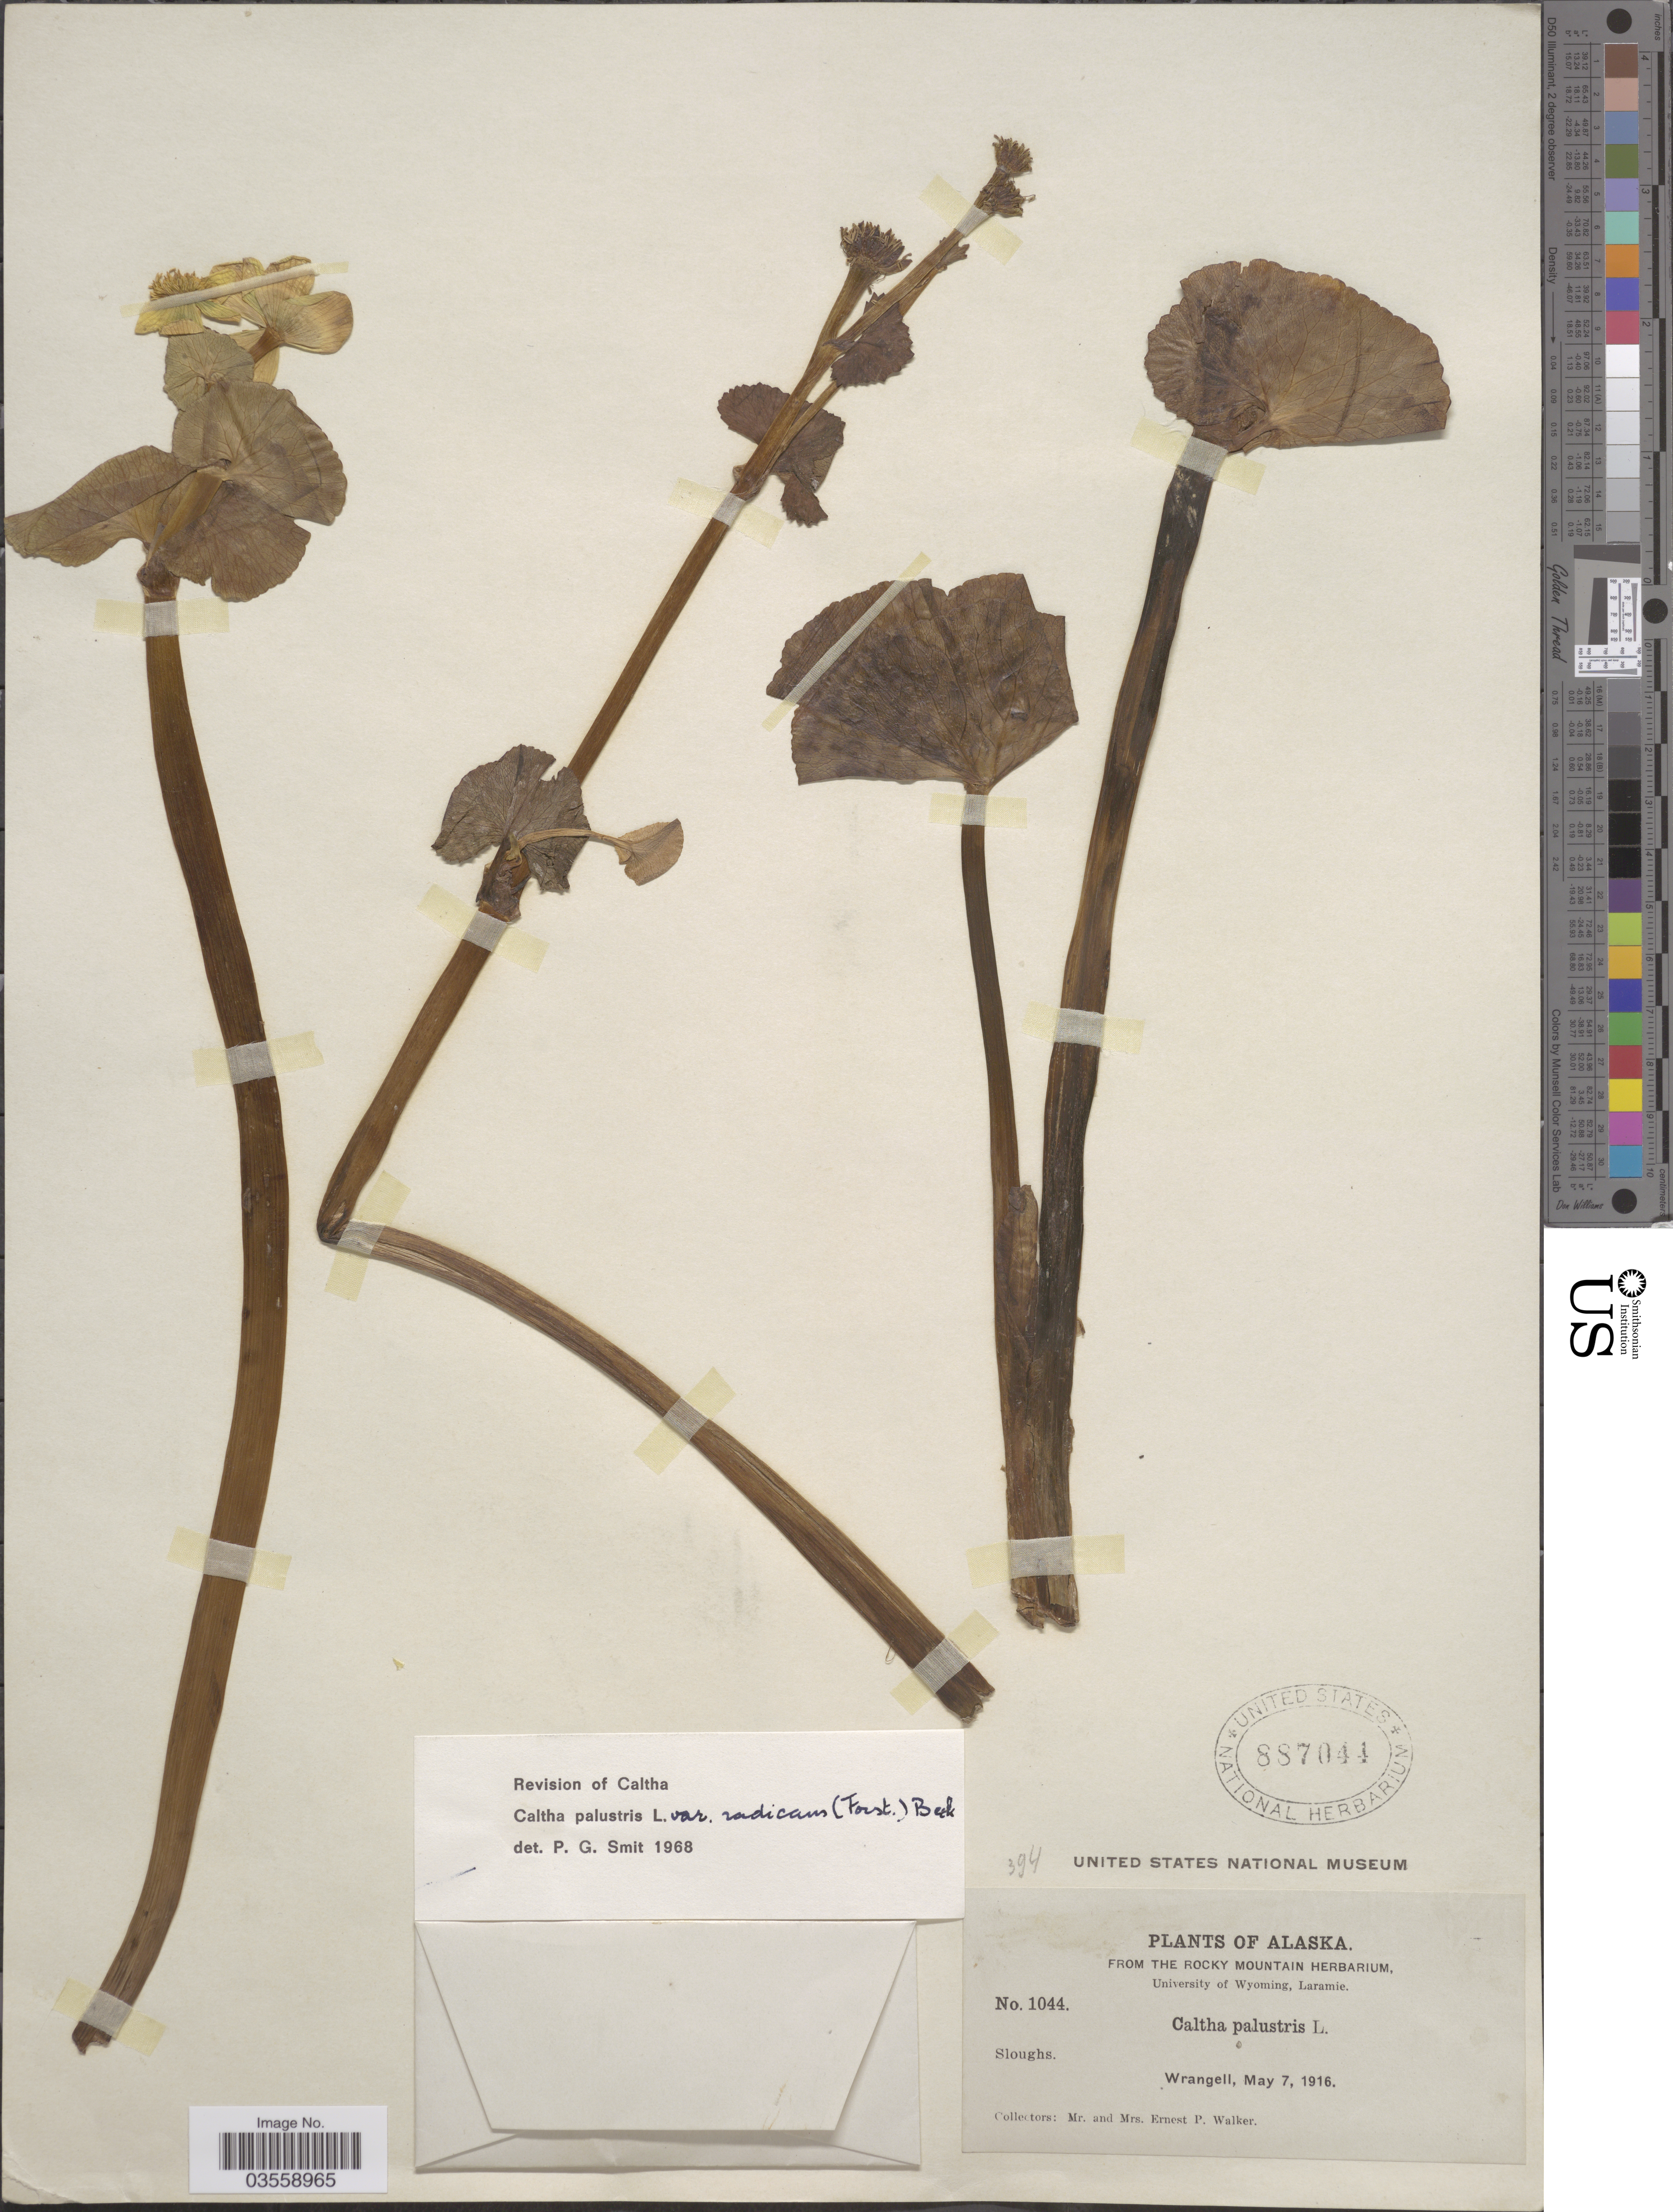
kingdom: Plantae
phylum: Tracheophyta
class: Magnoliopsida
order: Ranunculales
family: Ranunculaceae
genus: Caltha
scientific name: Caltha palustris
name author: L.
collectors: E. P. Walker & E. Walker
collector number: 1044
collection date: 1916-05-07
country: United States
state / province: Alaska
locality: Wrangell.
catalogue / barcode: US 887044